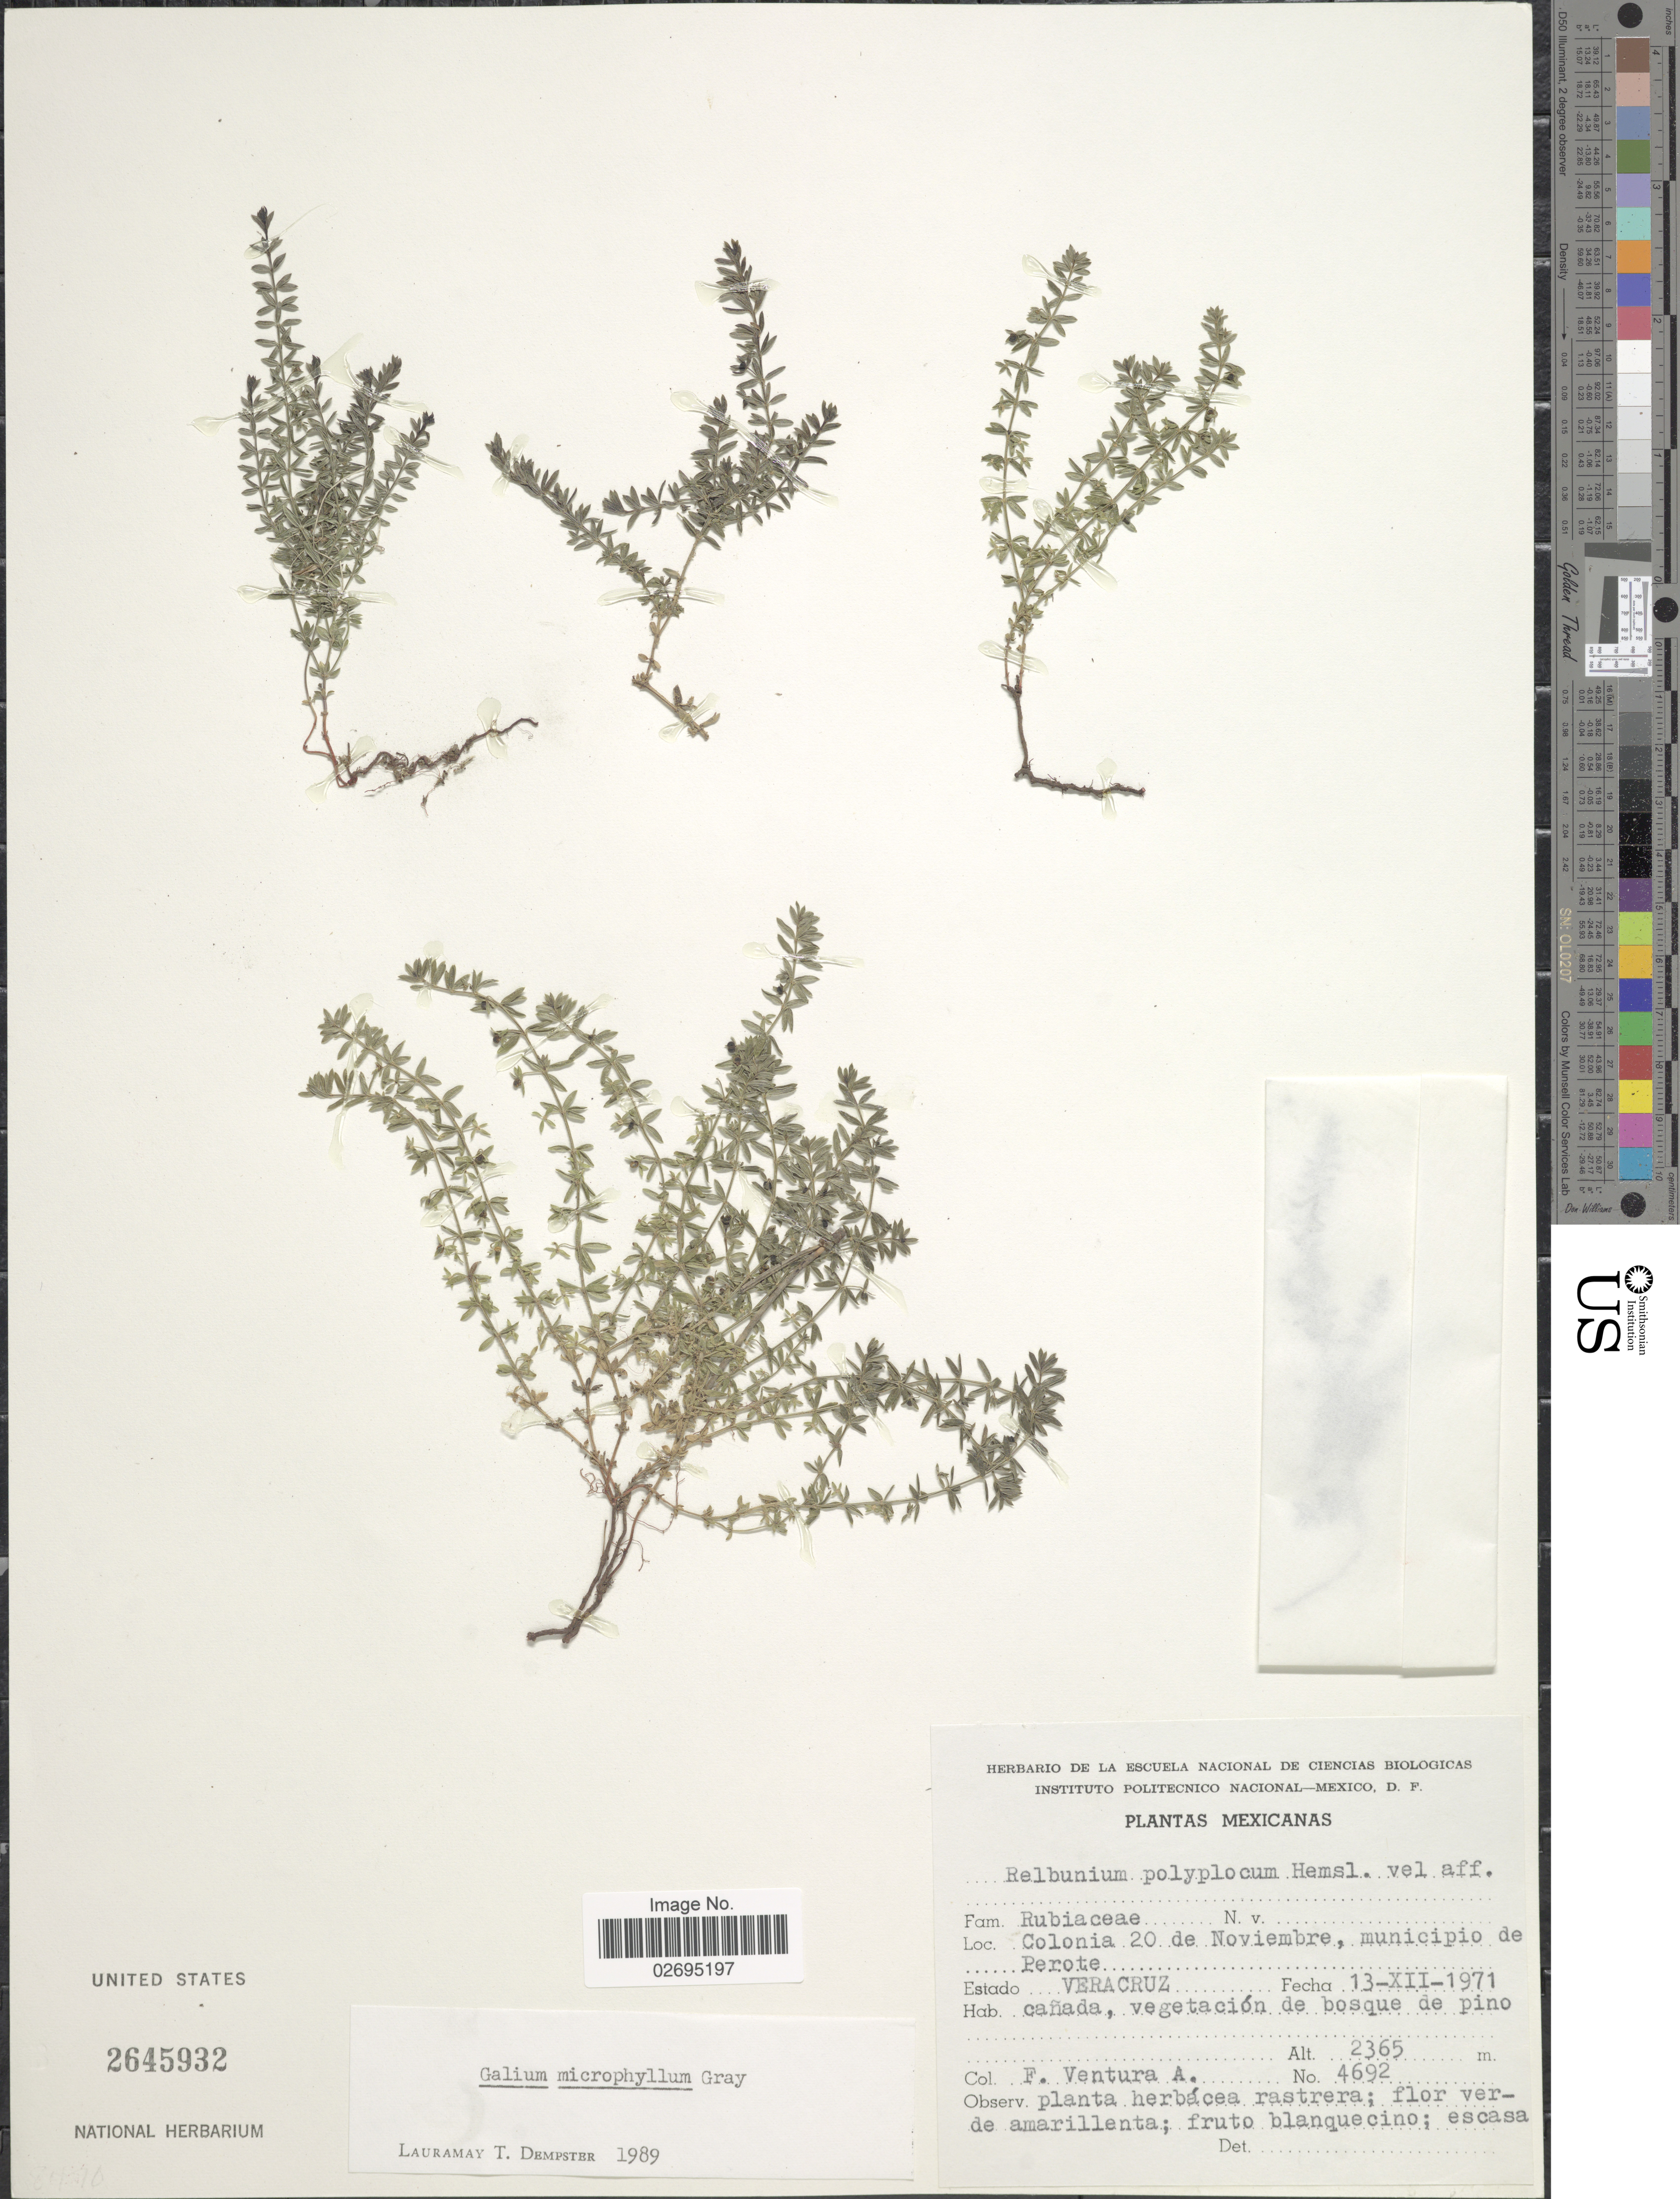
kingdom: Plantae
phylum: Tracheophyta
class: Magnoliopsida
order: Gentianales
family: Rubiaceae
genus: Galium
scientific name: Galium microphyllum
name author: A. Gray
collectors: F. Ventura A.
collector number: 4692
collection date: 1971-12-13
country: Mexico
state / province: Veracruz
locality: Colonia 20 de Noviembre, municipio de Perote. Estado Veracruz.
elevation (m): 2365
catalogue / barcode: US 2645932